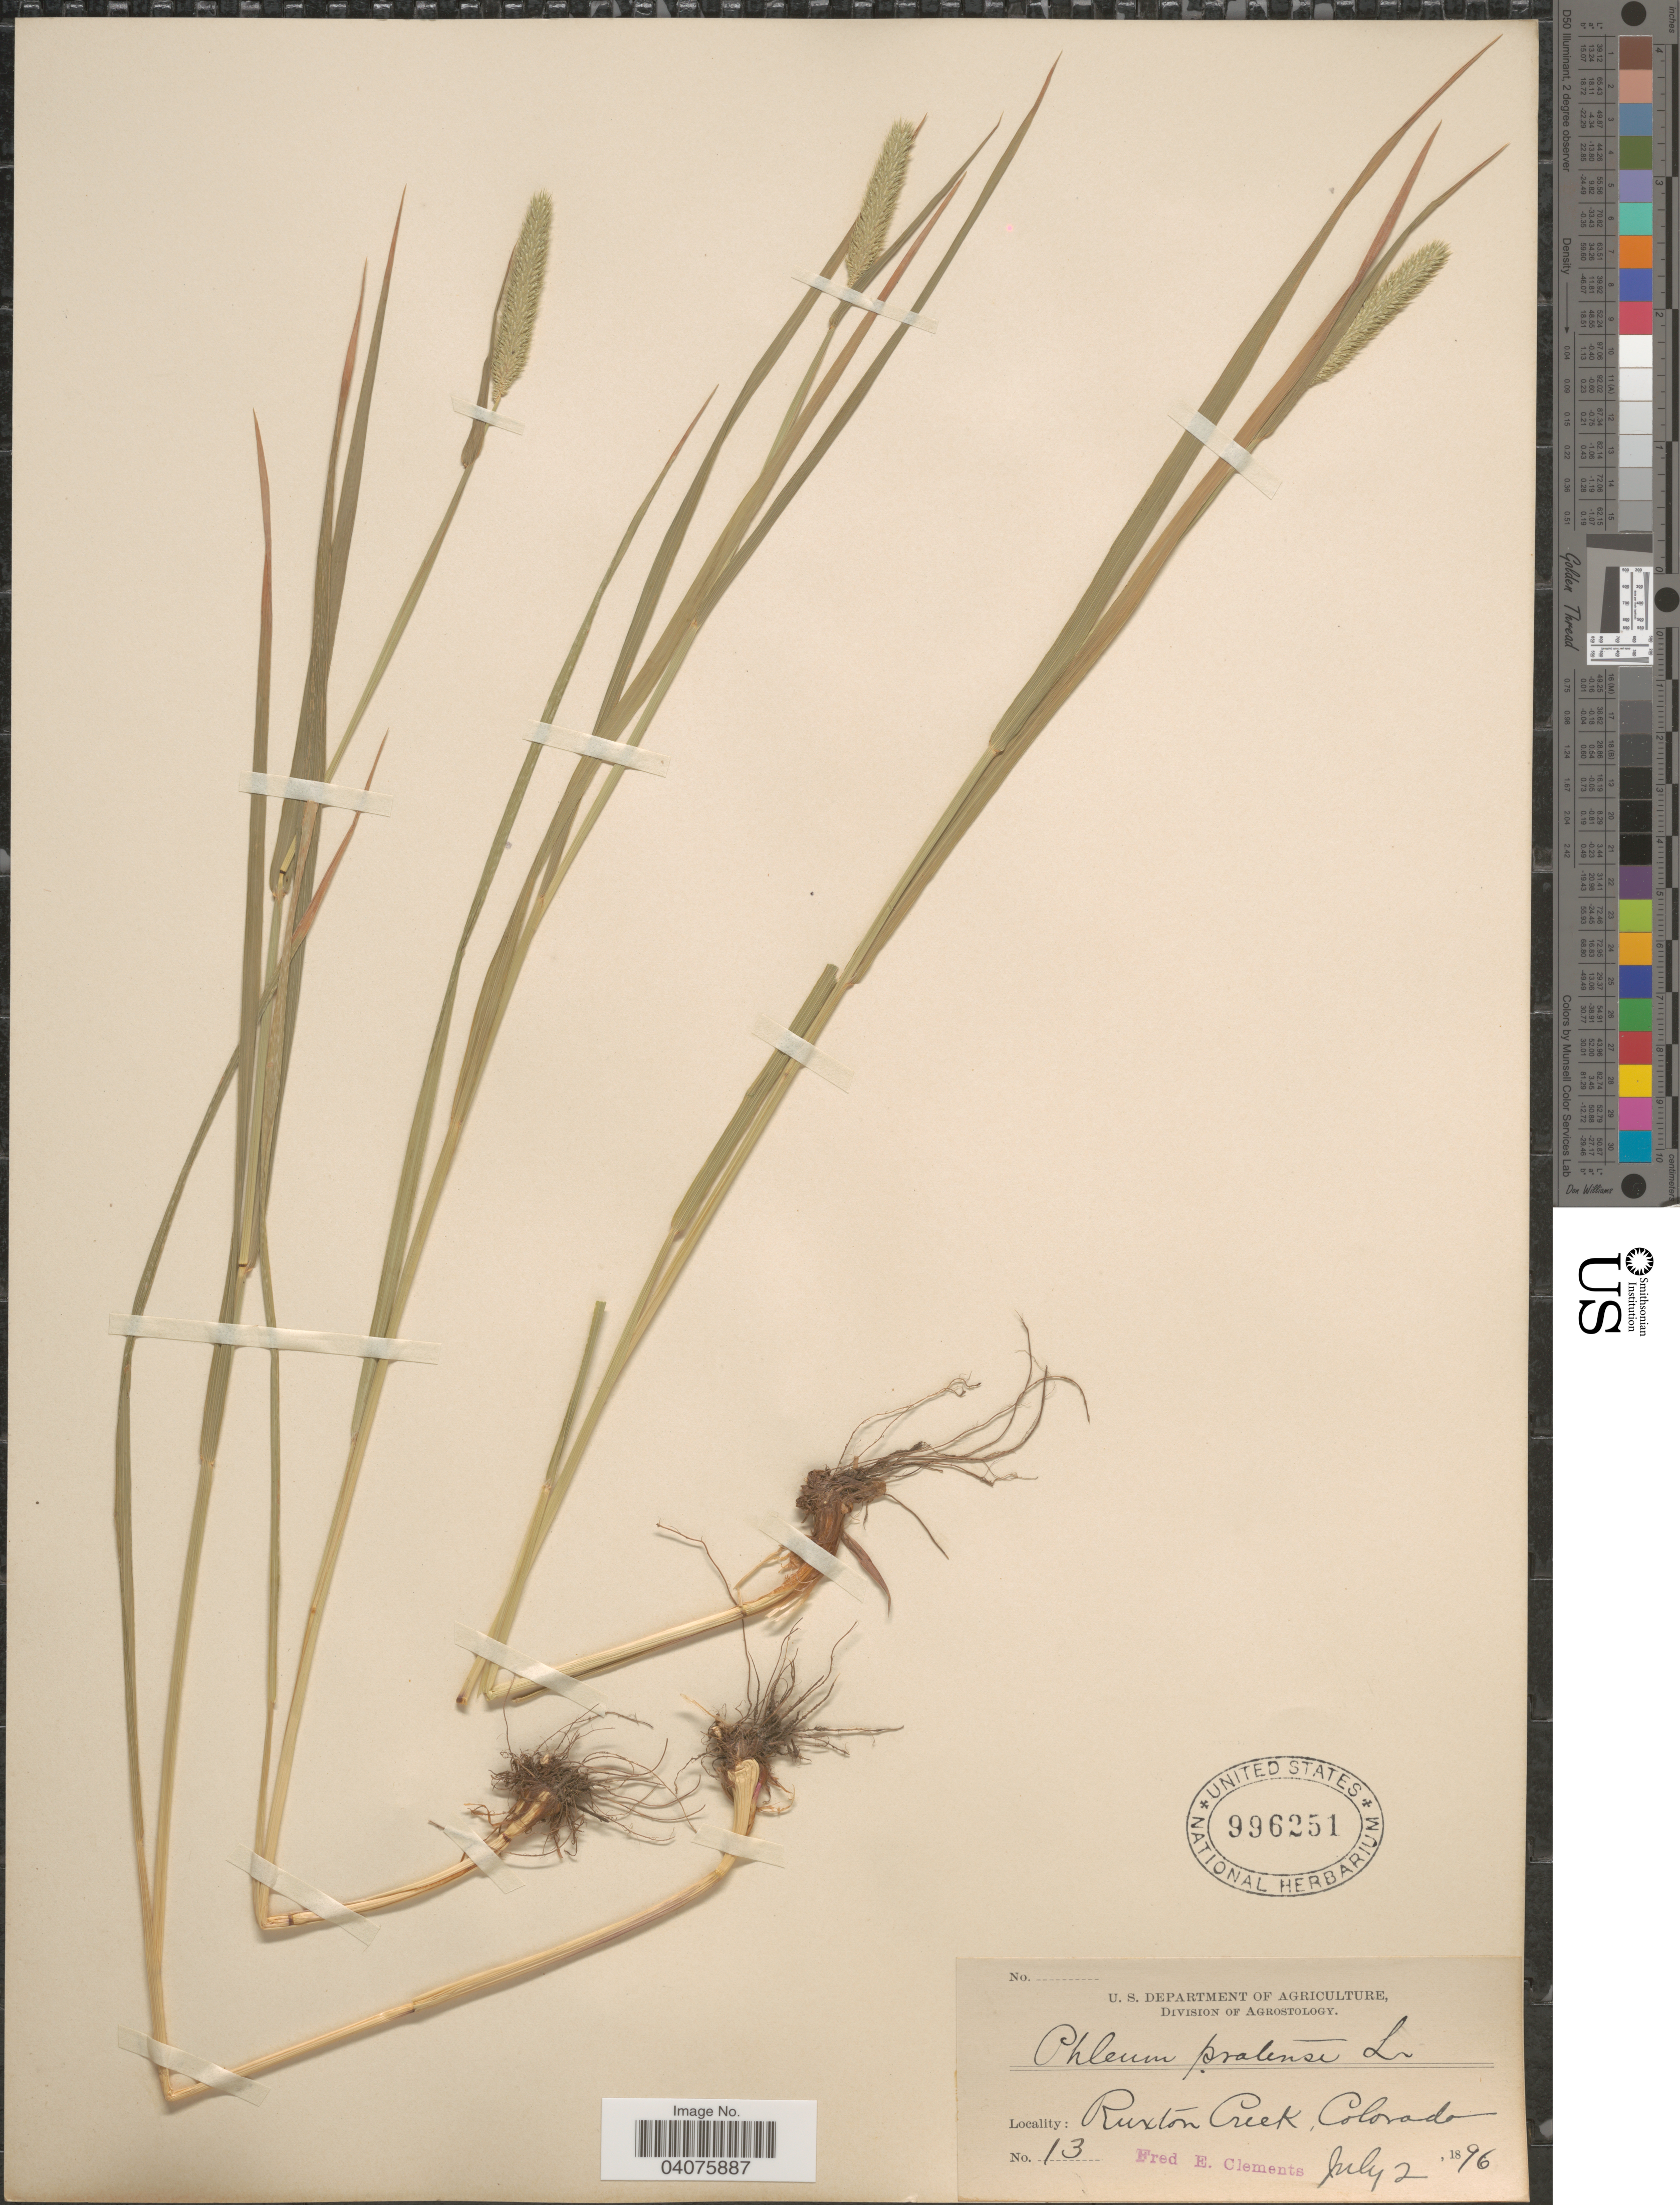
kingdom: Plantae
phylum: Tracheophyta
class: Liliopsida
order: Poales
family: Poaceae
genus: Phleum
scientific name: Phleum pratense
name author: L.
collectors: F. E. Clements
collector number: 13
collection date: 1896-07-02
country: United States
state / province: Colorado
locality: Ruxton Creek.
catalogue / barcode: US 996251